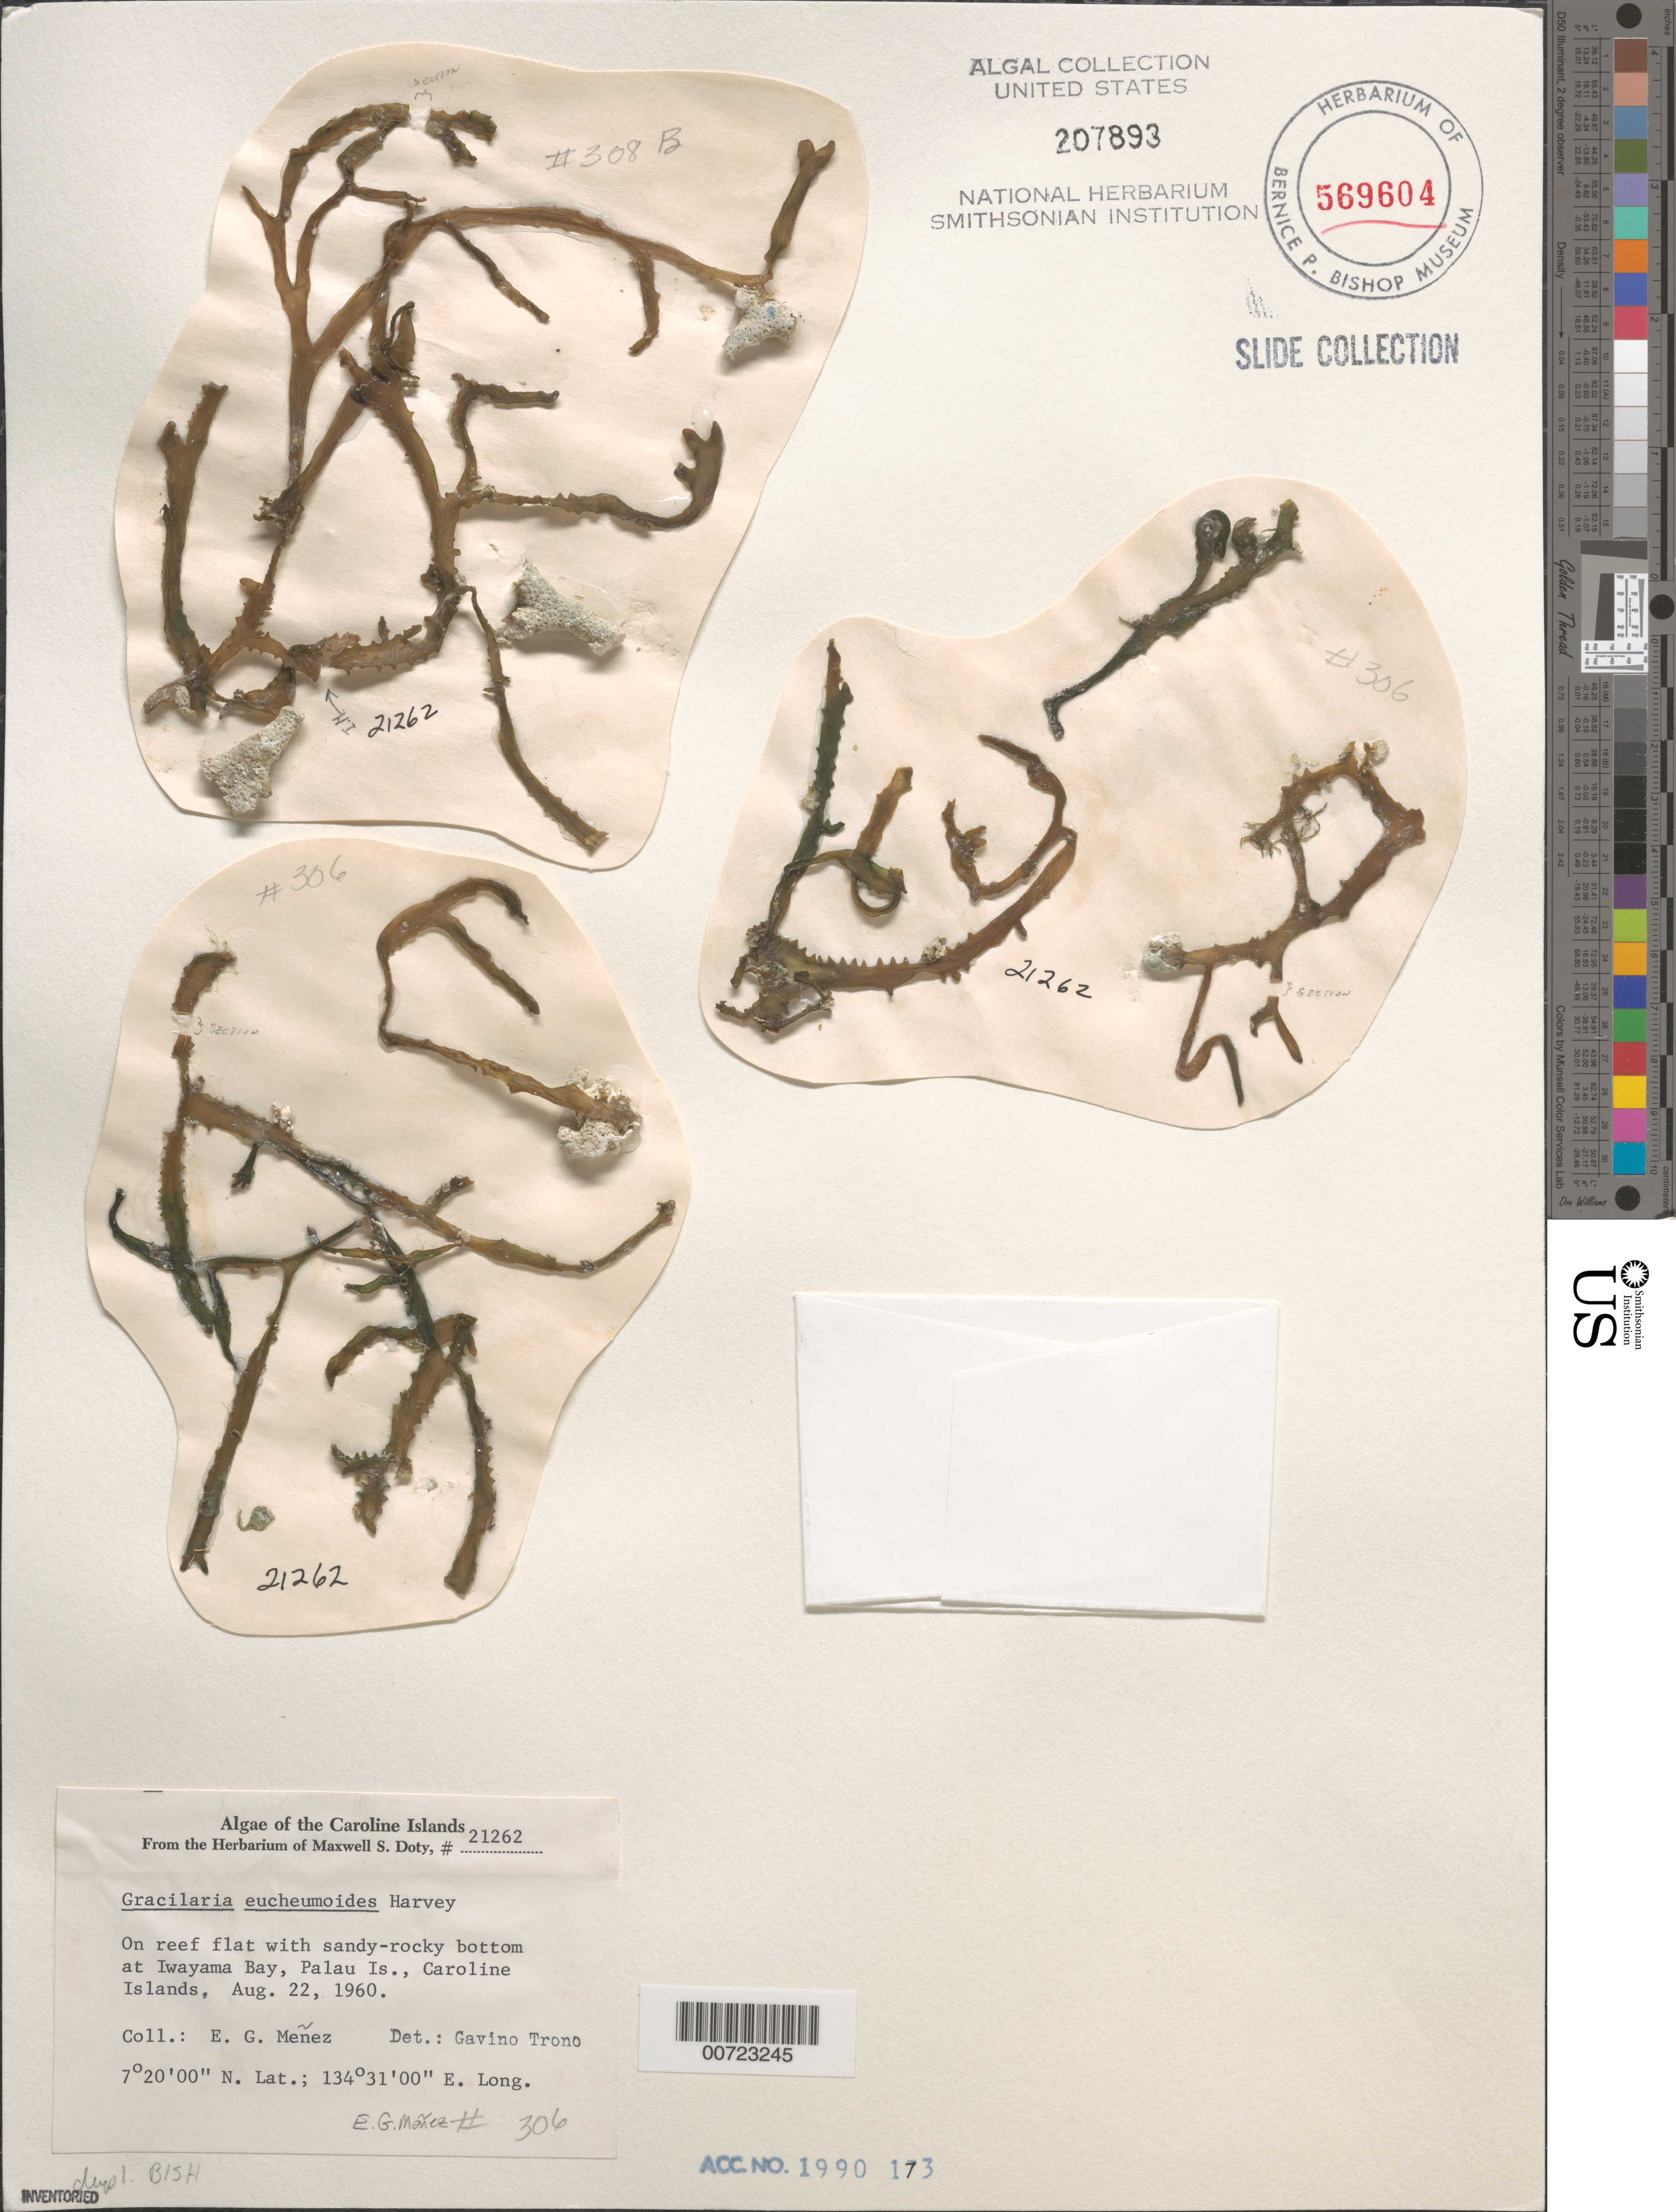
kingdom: Plantae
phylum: Rhodophyta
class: Florideophyceae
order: Gracilariales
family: Gracilariaceae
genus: Gracilaria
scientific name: Gracilaria eucheumioides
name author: Harv.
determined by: Trono, Gavino C., Jr.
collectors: Meñez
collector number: MSD 21262 & Menez 306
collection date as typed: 22 Aug 1960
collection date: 1960-08-22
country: Palau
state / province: Koror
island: Oreor (Koror)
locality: Iwayama Bay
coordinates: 7 20' 00" N. Lat., 134 31' 00" E. Long.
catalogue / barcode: US 207893